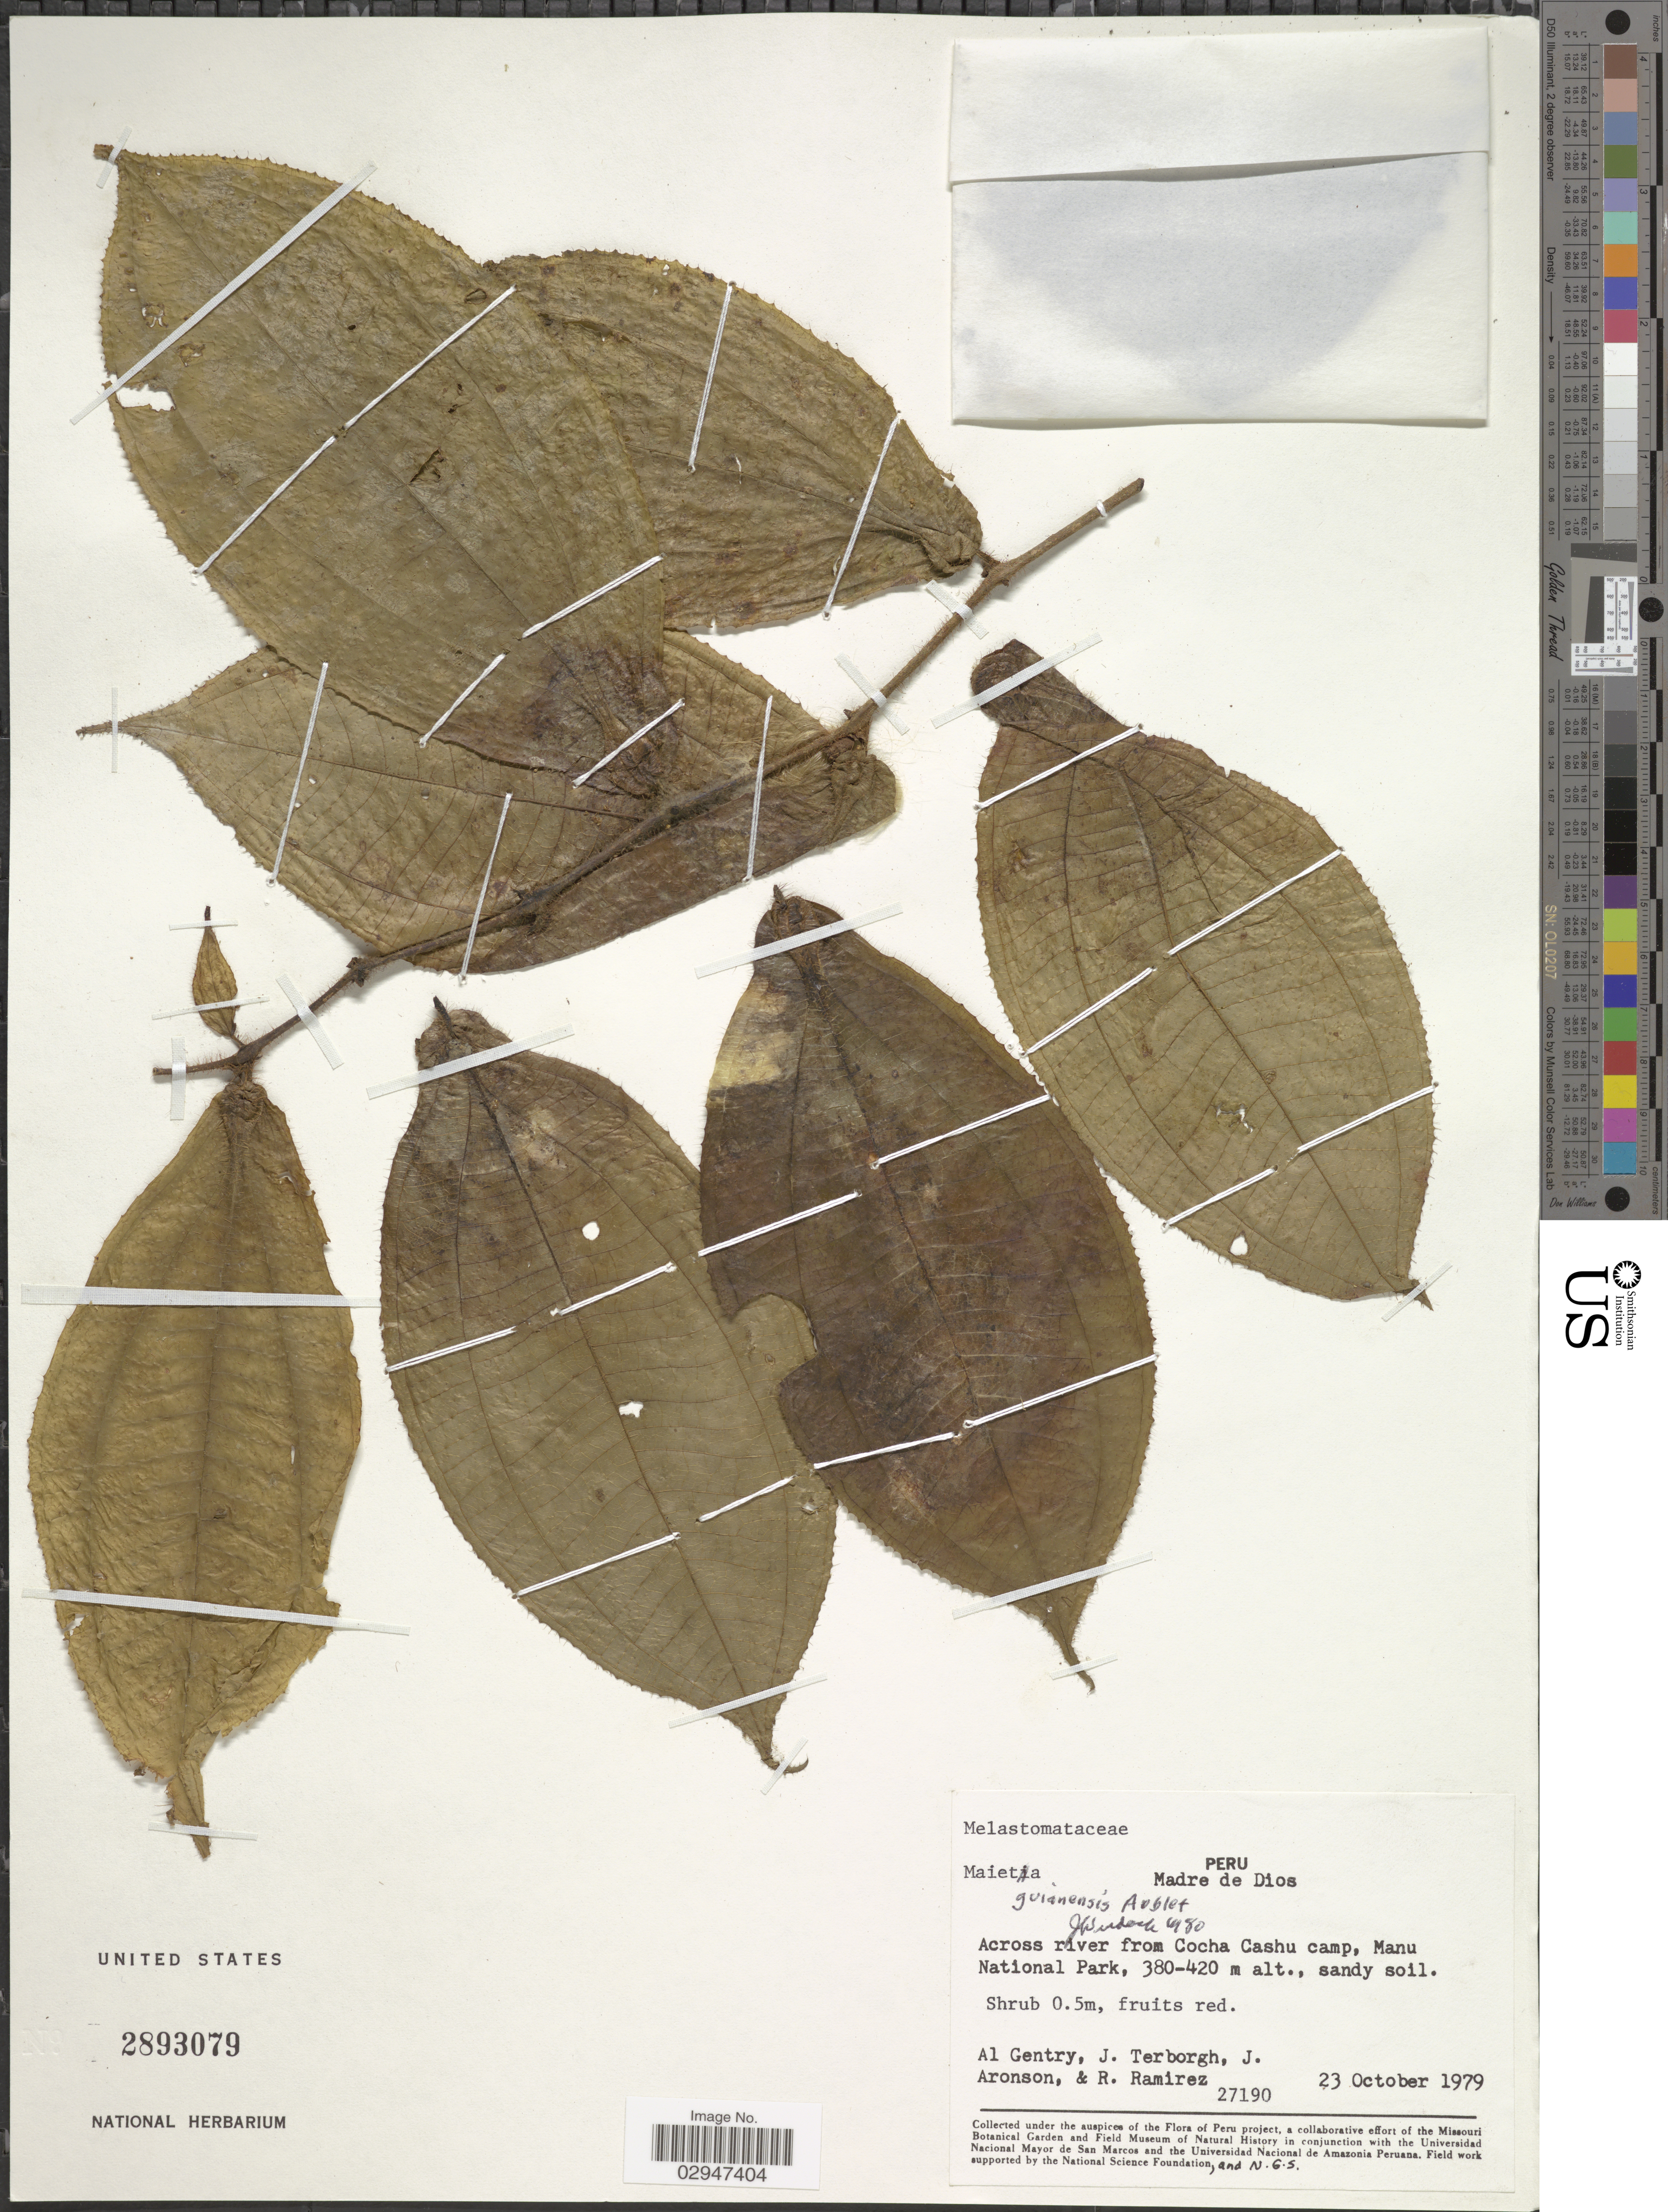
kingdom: Plantae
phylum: Tracheophyta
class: Magnoliopsida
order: Myrtales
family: Melastomataceae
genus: Maieta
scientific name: Maieta guianensis var. guianensis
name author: Aubl.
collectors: A. H. Gentry, J. Terborgh, J. Aronson & R. Ramirez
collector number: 27190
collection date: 1979-10-23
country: Peru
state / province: Madre de Dios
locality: Across river from Cocha Cashu camp, Manu National Park.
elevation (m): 380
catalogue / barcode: US 2893079